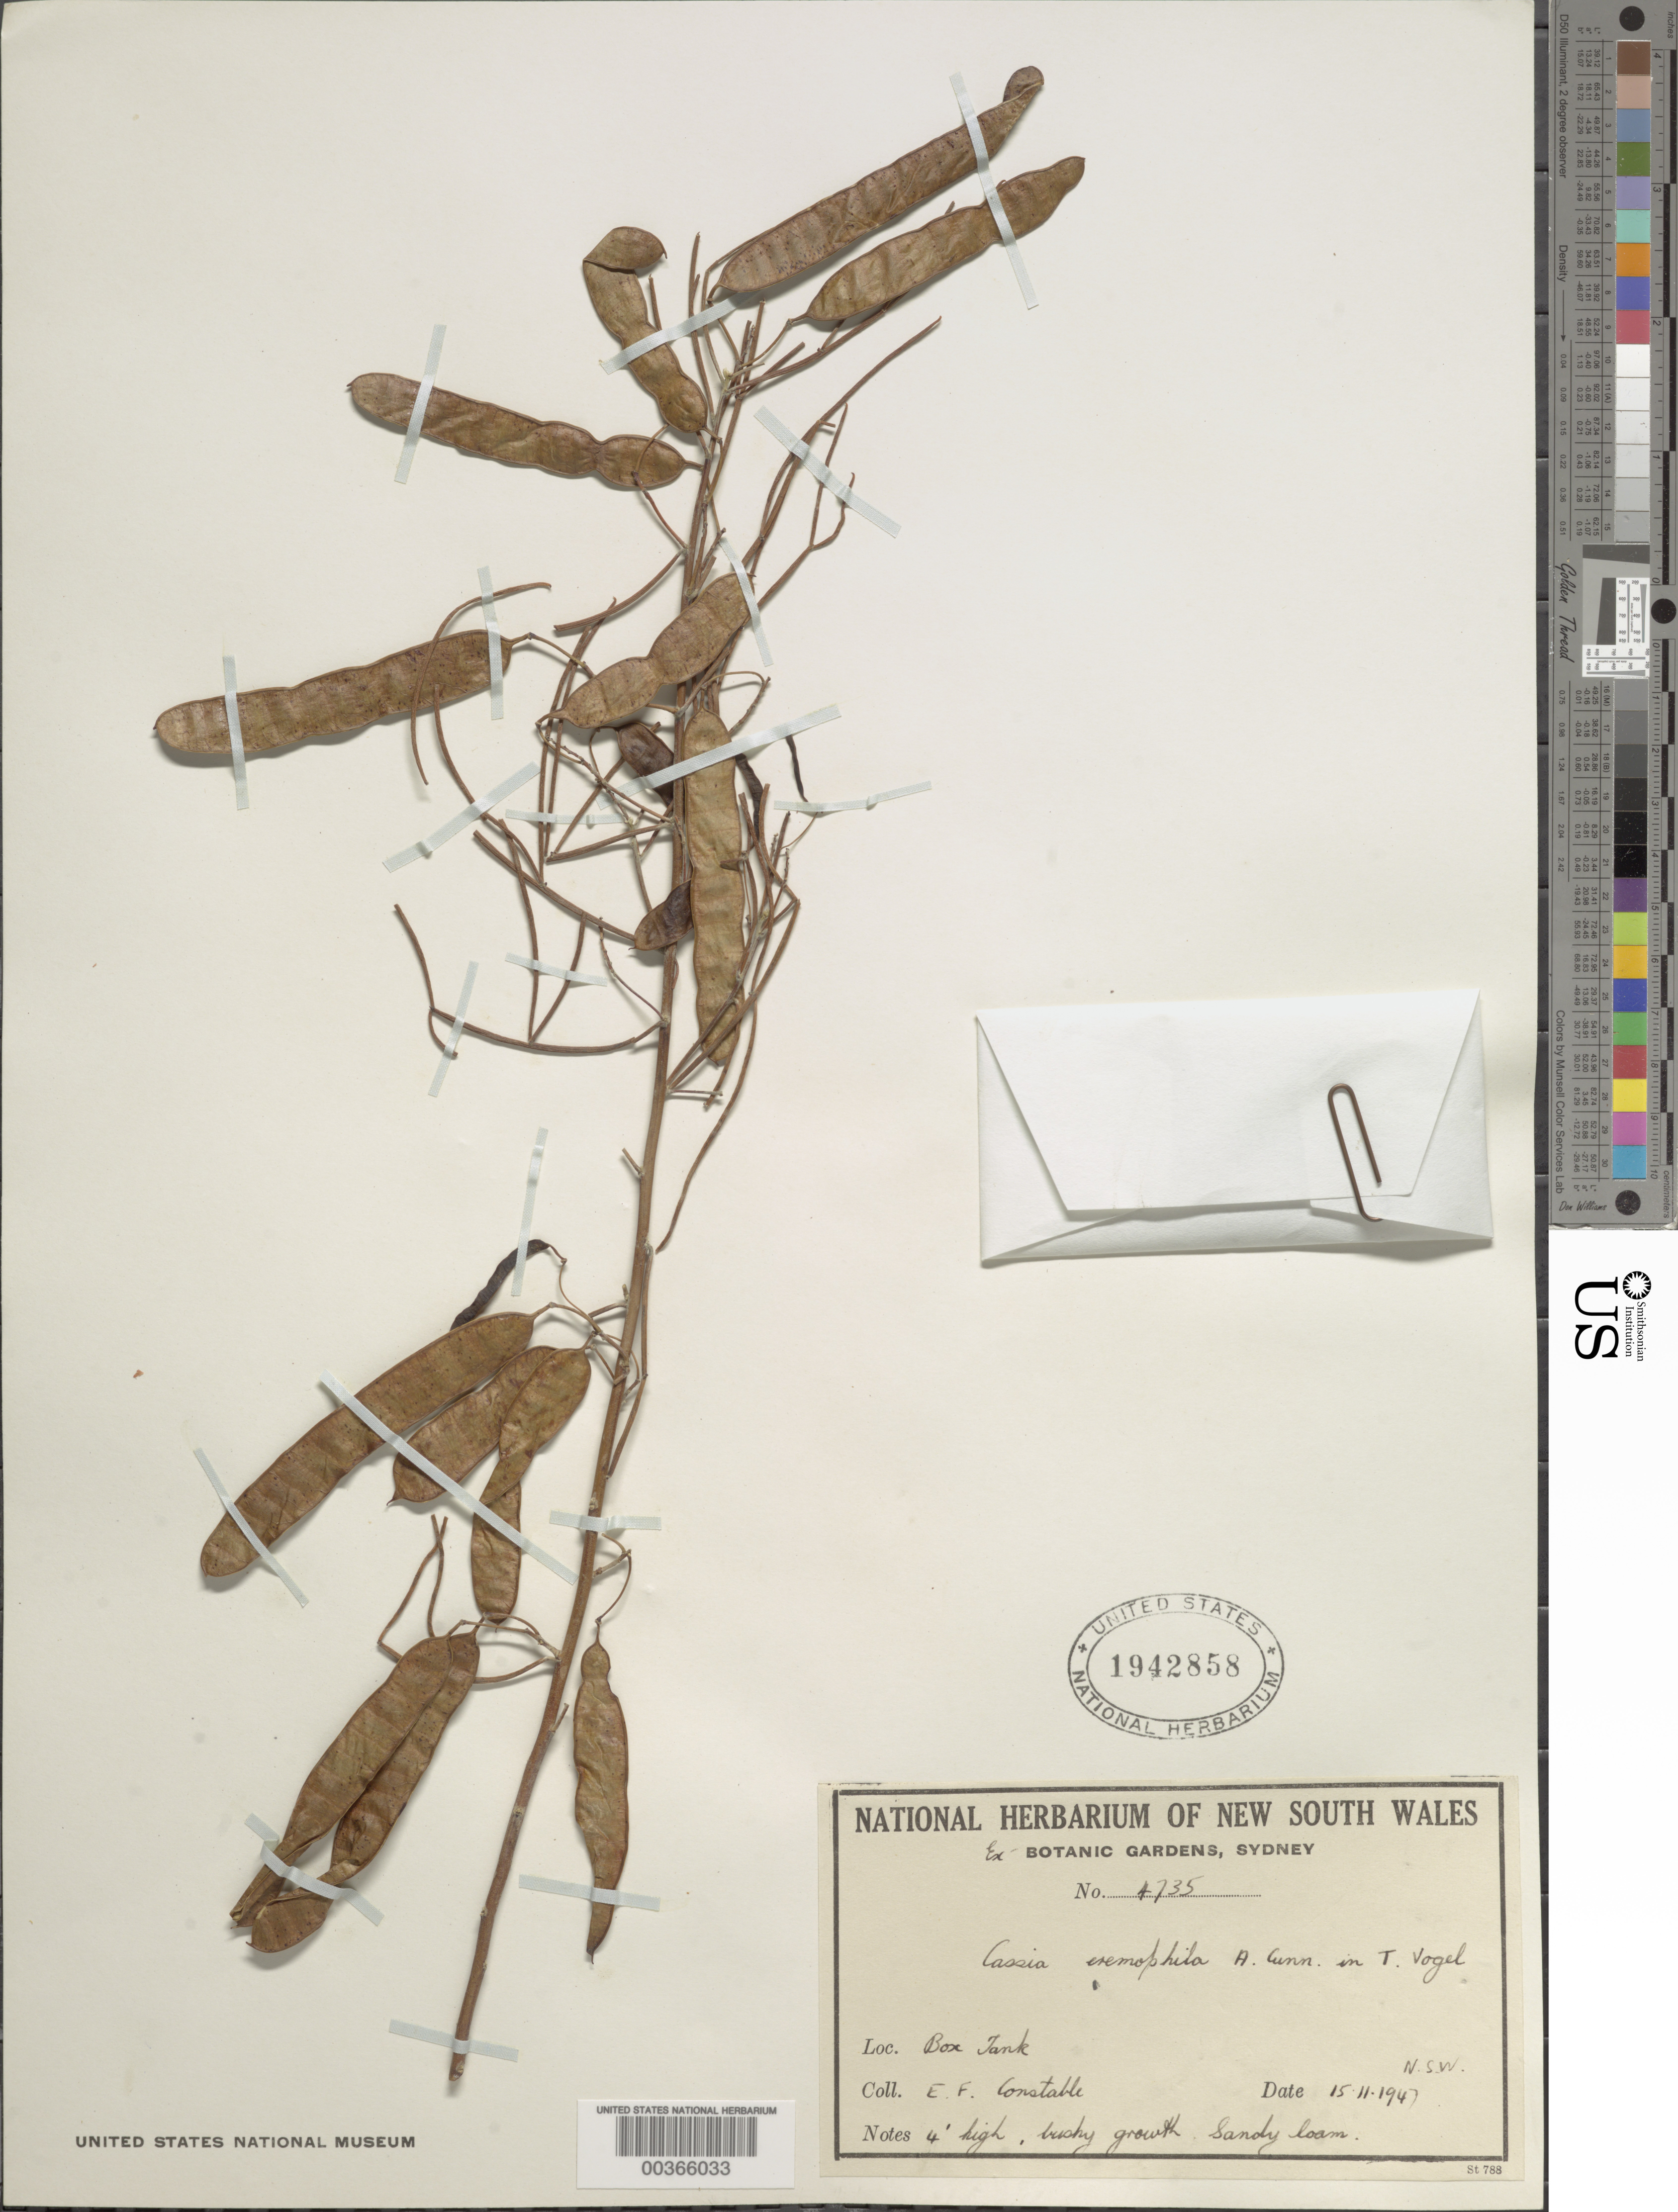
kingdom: Plantae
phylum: Tracheophyta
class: Magnoliopsida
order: Fabales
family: Fabaceae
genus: Senna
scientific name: Senna artemisioides subsp. filifolia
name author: Randell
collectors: E. F. Constable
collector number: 4735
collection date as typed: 15 Nov 1947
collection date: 1947-11-15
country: Australia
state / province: New South Wales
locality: Box tank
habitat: Sandy loam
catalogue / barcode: US 1942858